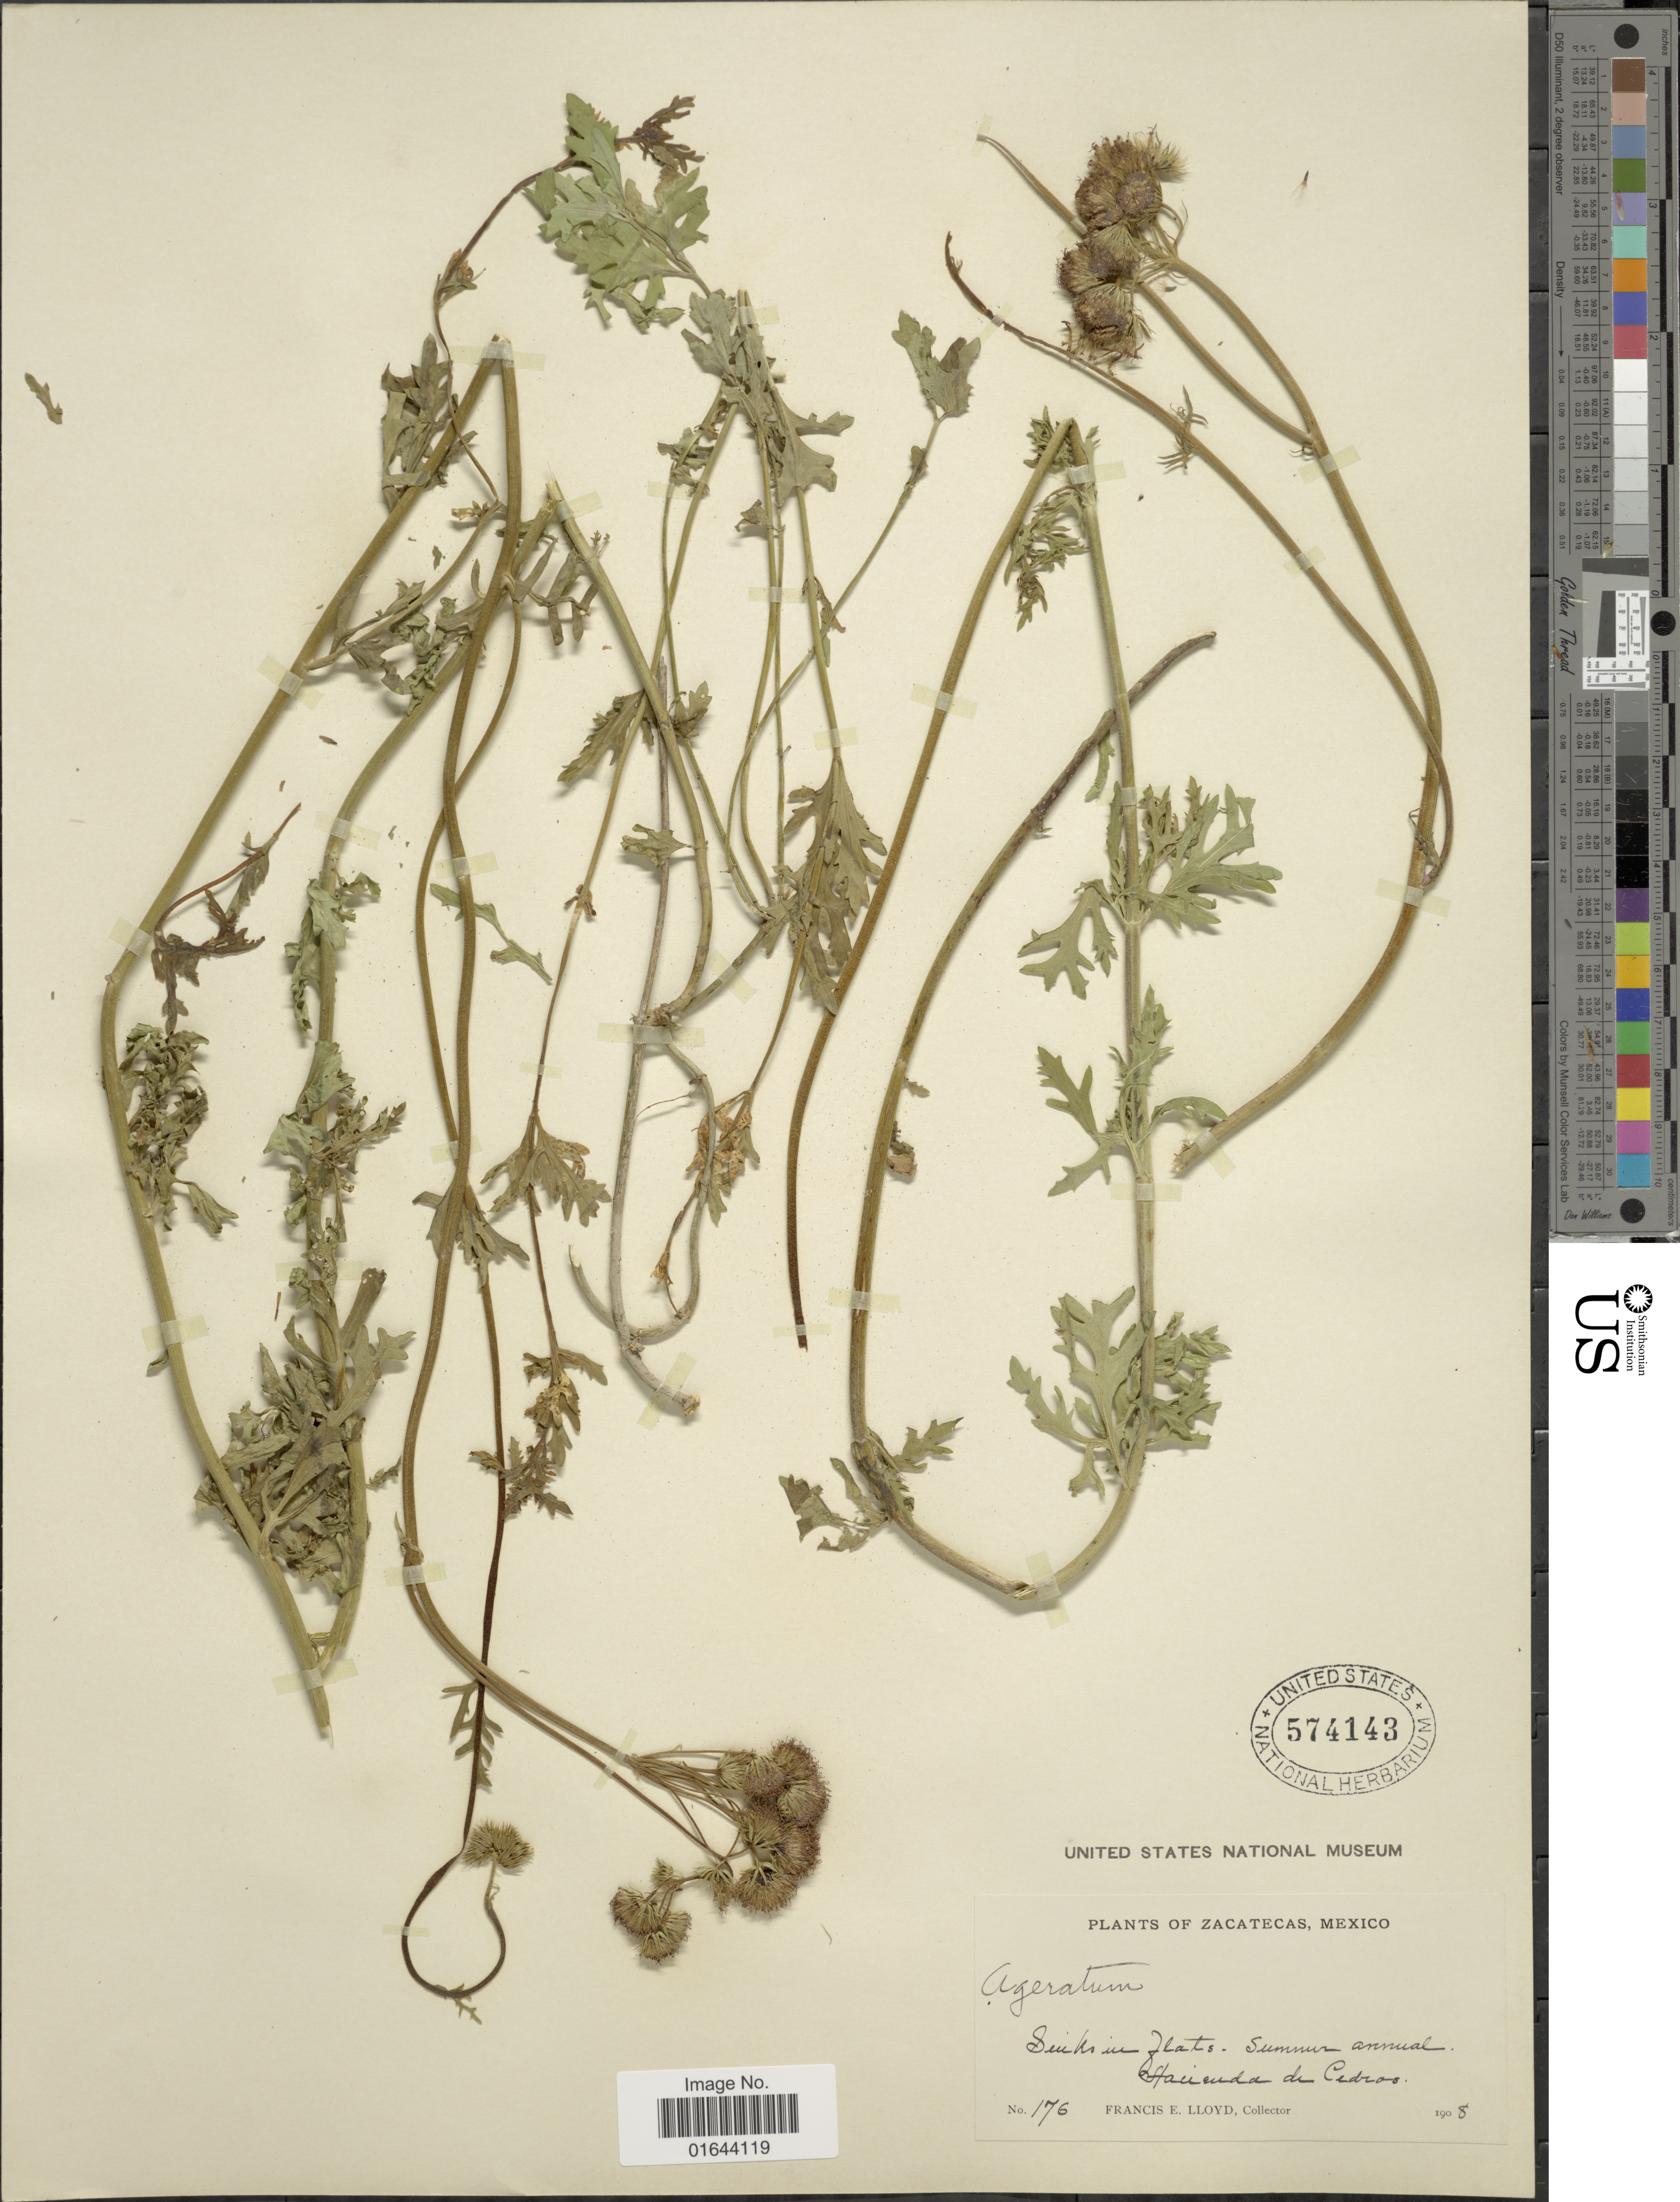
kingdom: Plantae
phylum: Tracheophyta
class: Magnoliopsida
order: Asterales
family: Asteraceae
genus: Conoclinium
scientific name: Conoclinium greggii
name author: (A. Gray) Small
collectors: Lloyd, C. E.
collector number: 176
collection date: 1908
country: Mexico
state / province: Zacatecas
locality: Zacatecas, Mexico. Hacienda de Cedros.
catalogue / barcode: US 574143